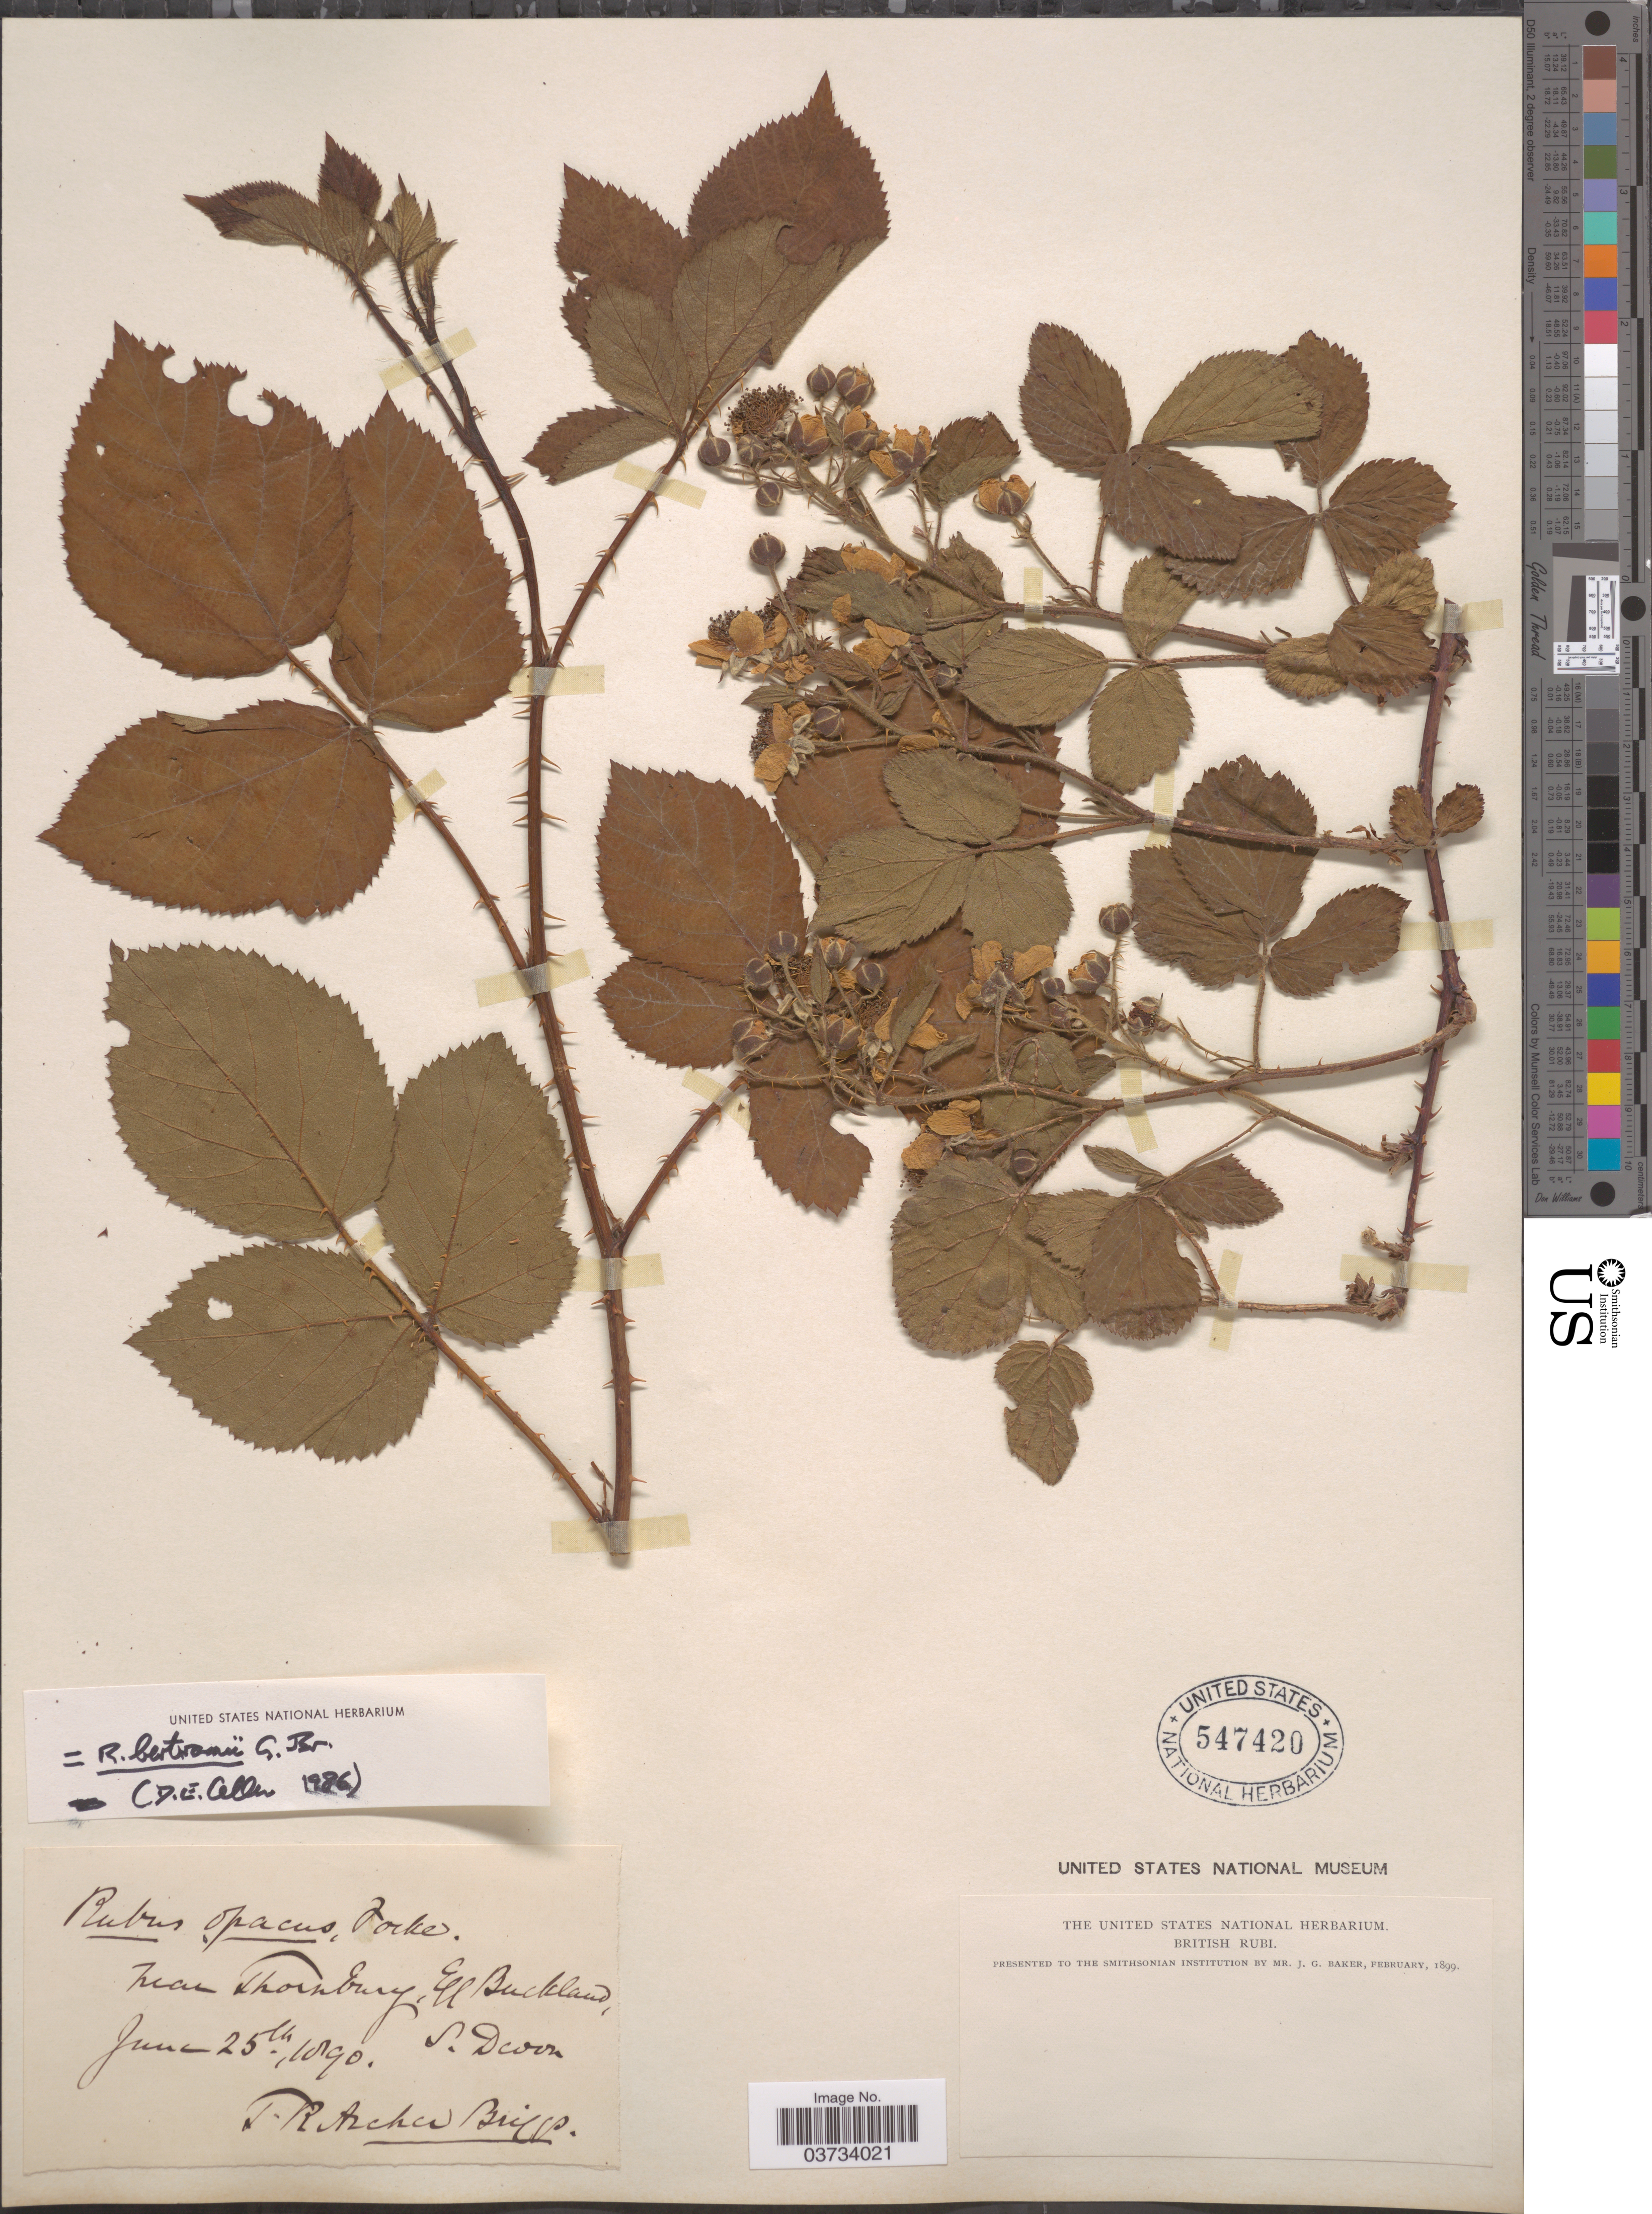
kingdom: Plantae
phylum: Tracheophyta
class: Magnoliopsida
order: Rosales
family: Rosaceae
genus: Rubus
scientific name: Rubus bertramii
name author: G. Braun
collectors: T. Briggs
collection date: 1890-06-25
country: United Kingdom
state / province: England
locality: Near Thornbury, El Buckland, S. Devon.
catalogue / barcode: US 547420